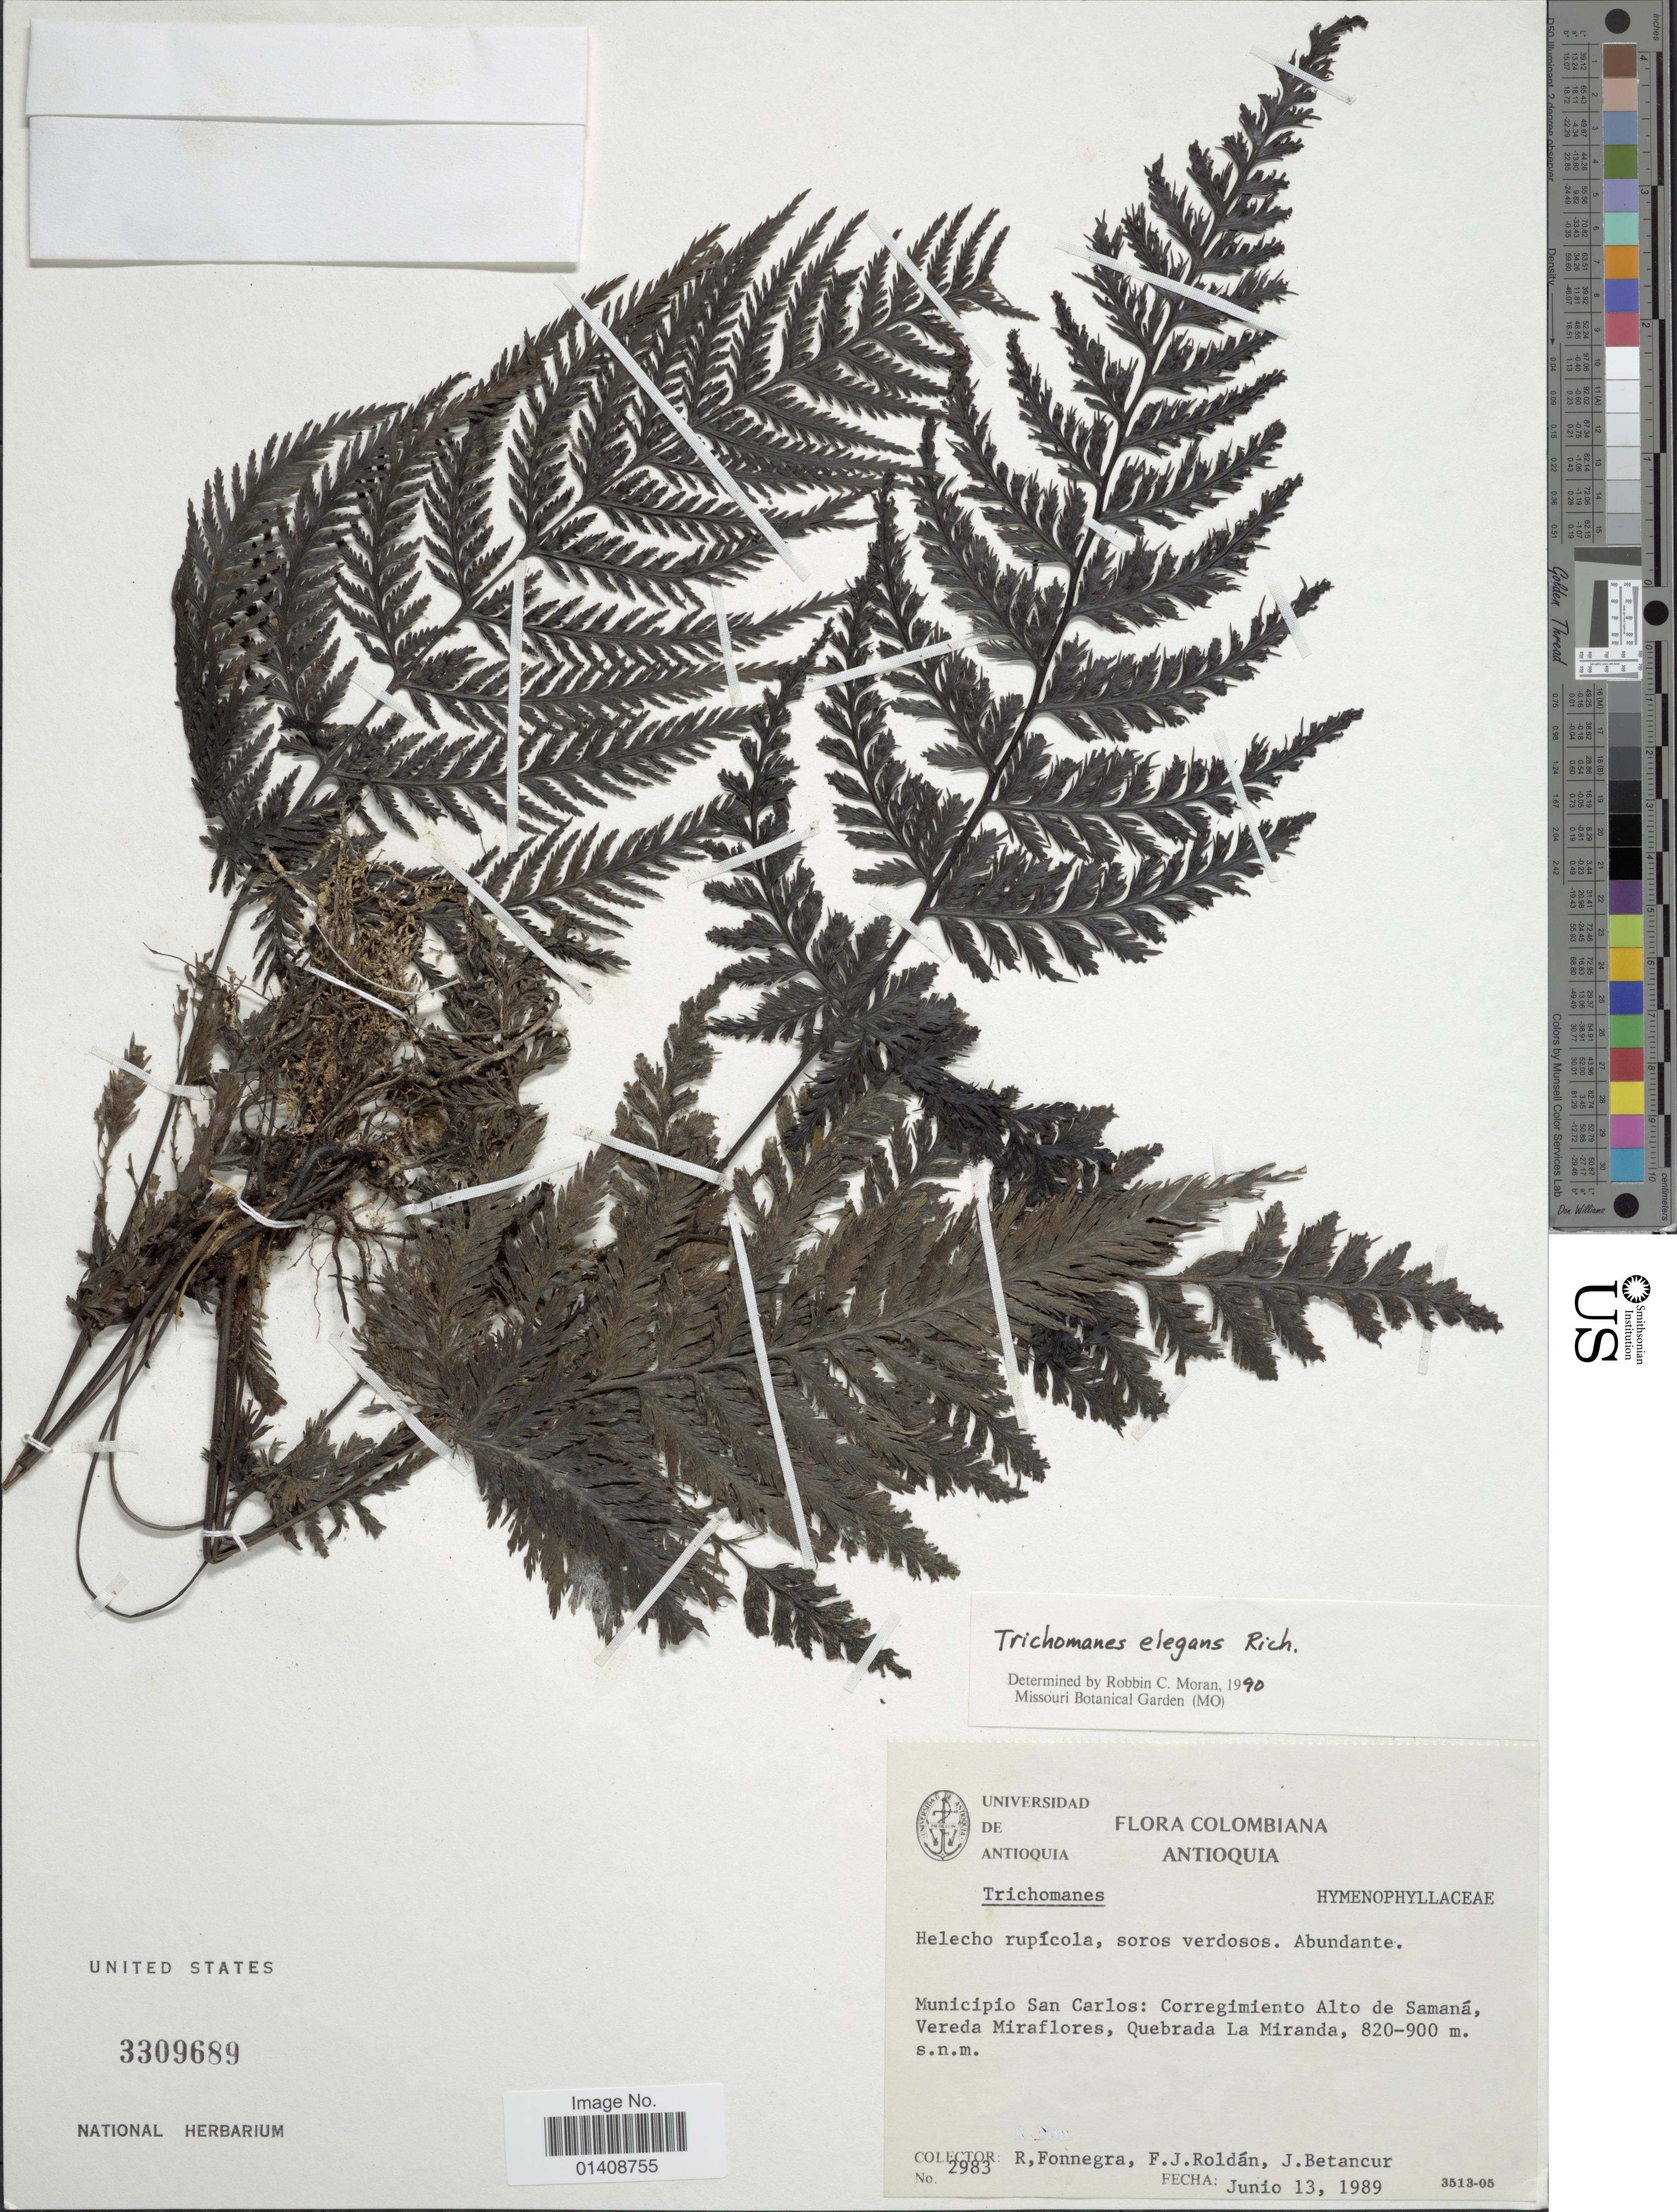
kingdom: Plantae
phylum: Tracheophyta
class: Polypodiopsida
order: Hymenophyllales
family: Hymenophyllaceae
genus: Trichomanes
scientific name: Trichomanes elegans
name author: Rich.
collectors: R. Fonnegra G., F. J. Roldán & J. Betancur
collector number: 2983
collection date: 1989-06-13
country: Colombia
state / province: Antioquia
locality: Municipio San Carlos: Corregimiento Alto de Samana, Vereda Miraflores, Quebrada La Miranda.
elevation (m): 820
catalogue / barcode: US 3309689